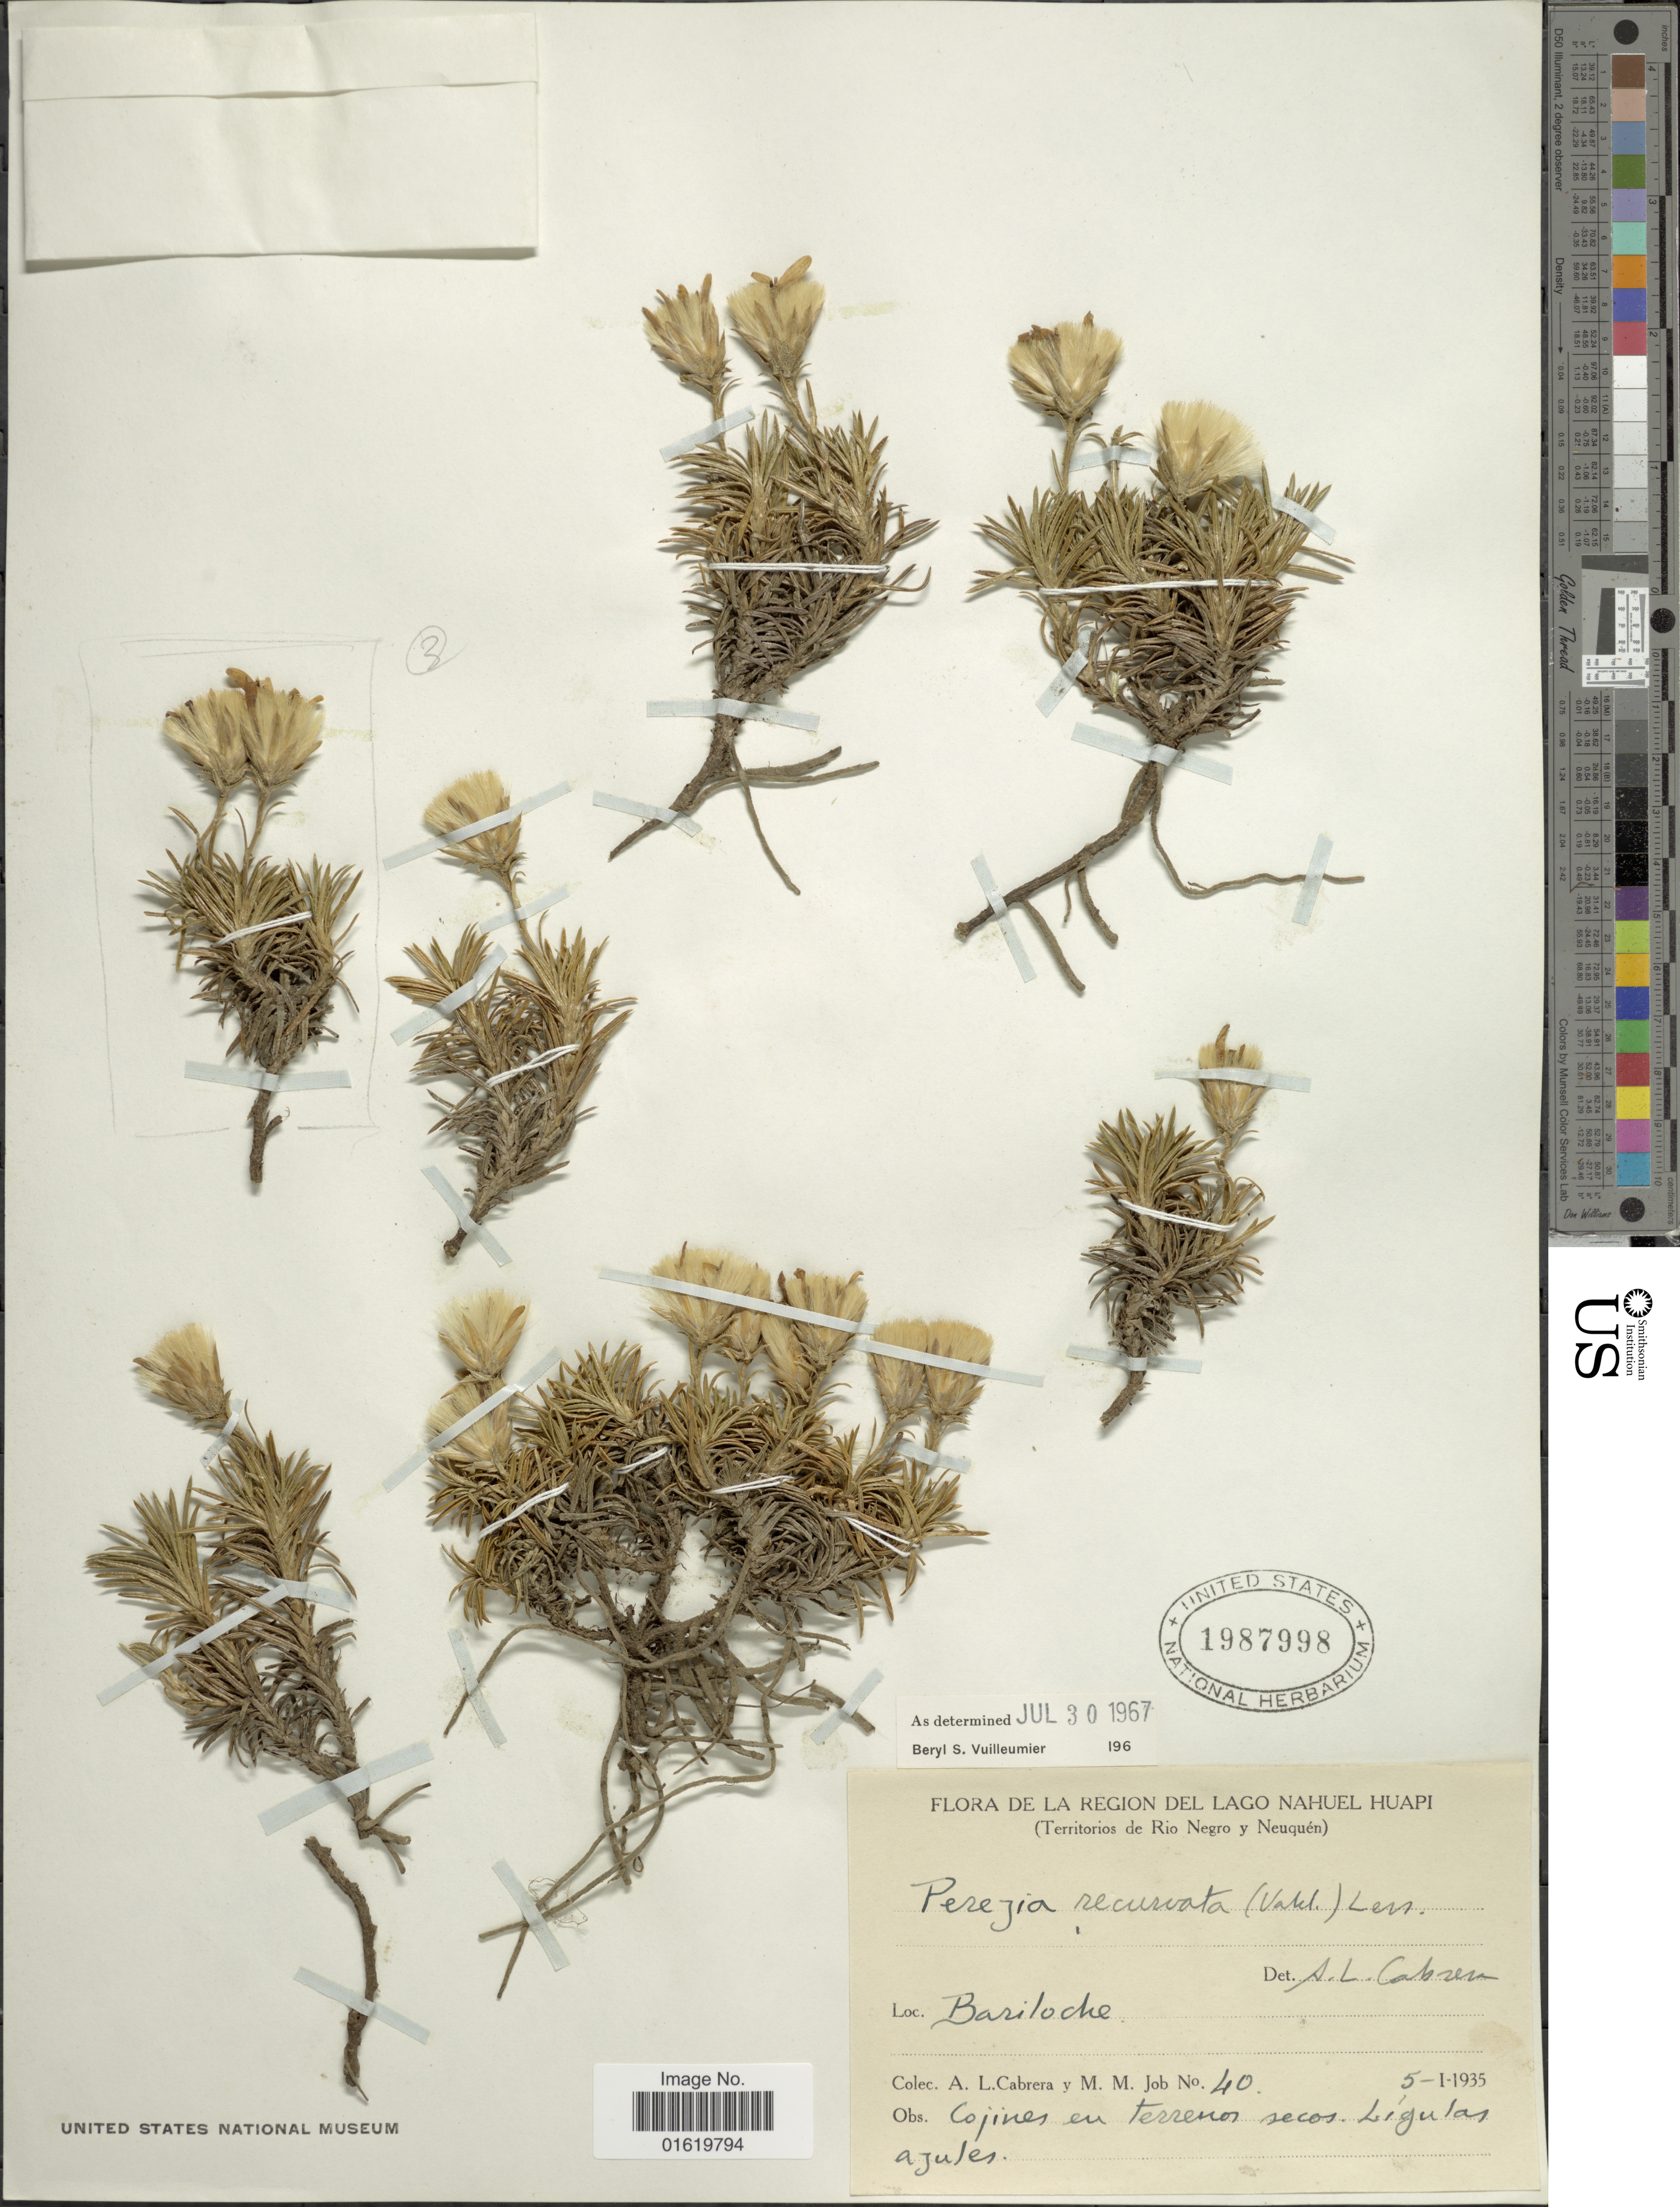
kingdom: Plantae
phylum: Tracheophyta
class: Magnoliopsida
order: Asterales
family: Asteraceae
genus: Perezia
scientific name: Perezia recurvata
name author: Less.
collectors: A. L. Cabrera & M. Job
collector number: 40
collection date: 1935-01-05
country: Argentina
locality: De la Region del lago Nahuel Huapi. (Territorios de Rio Negro y Neuquén). Bariloche.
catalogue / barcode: US 1987998